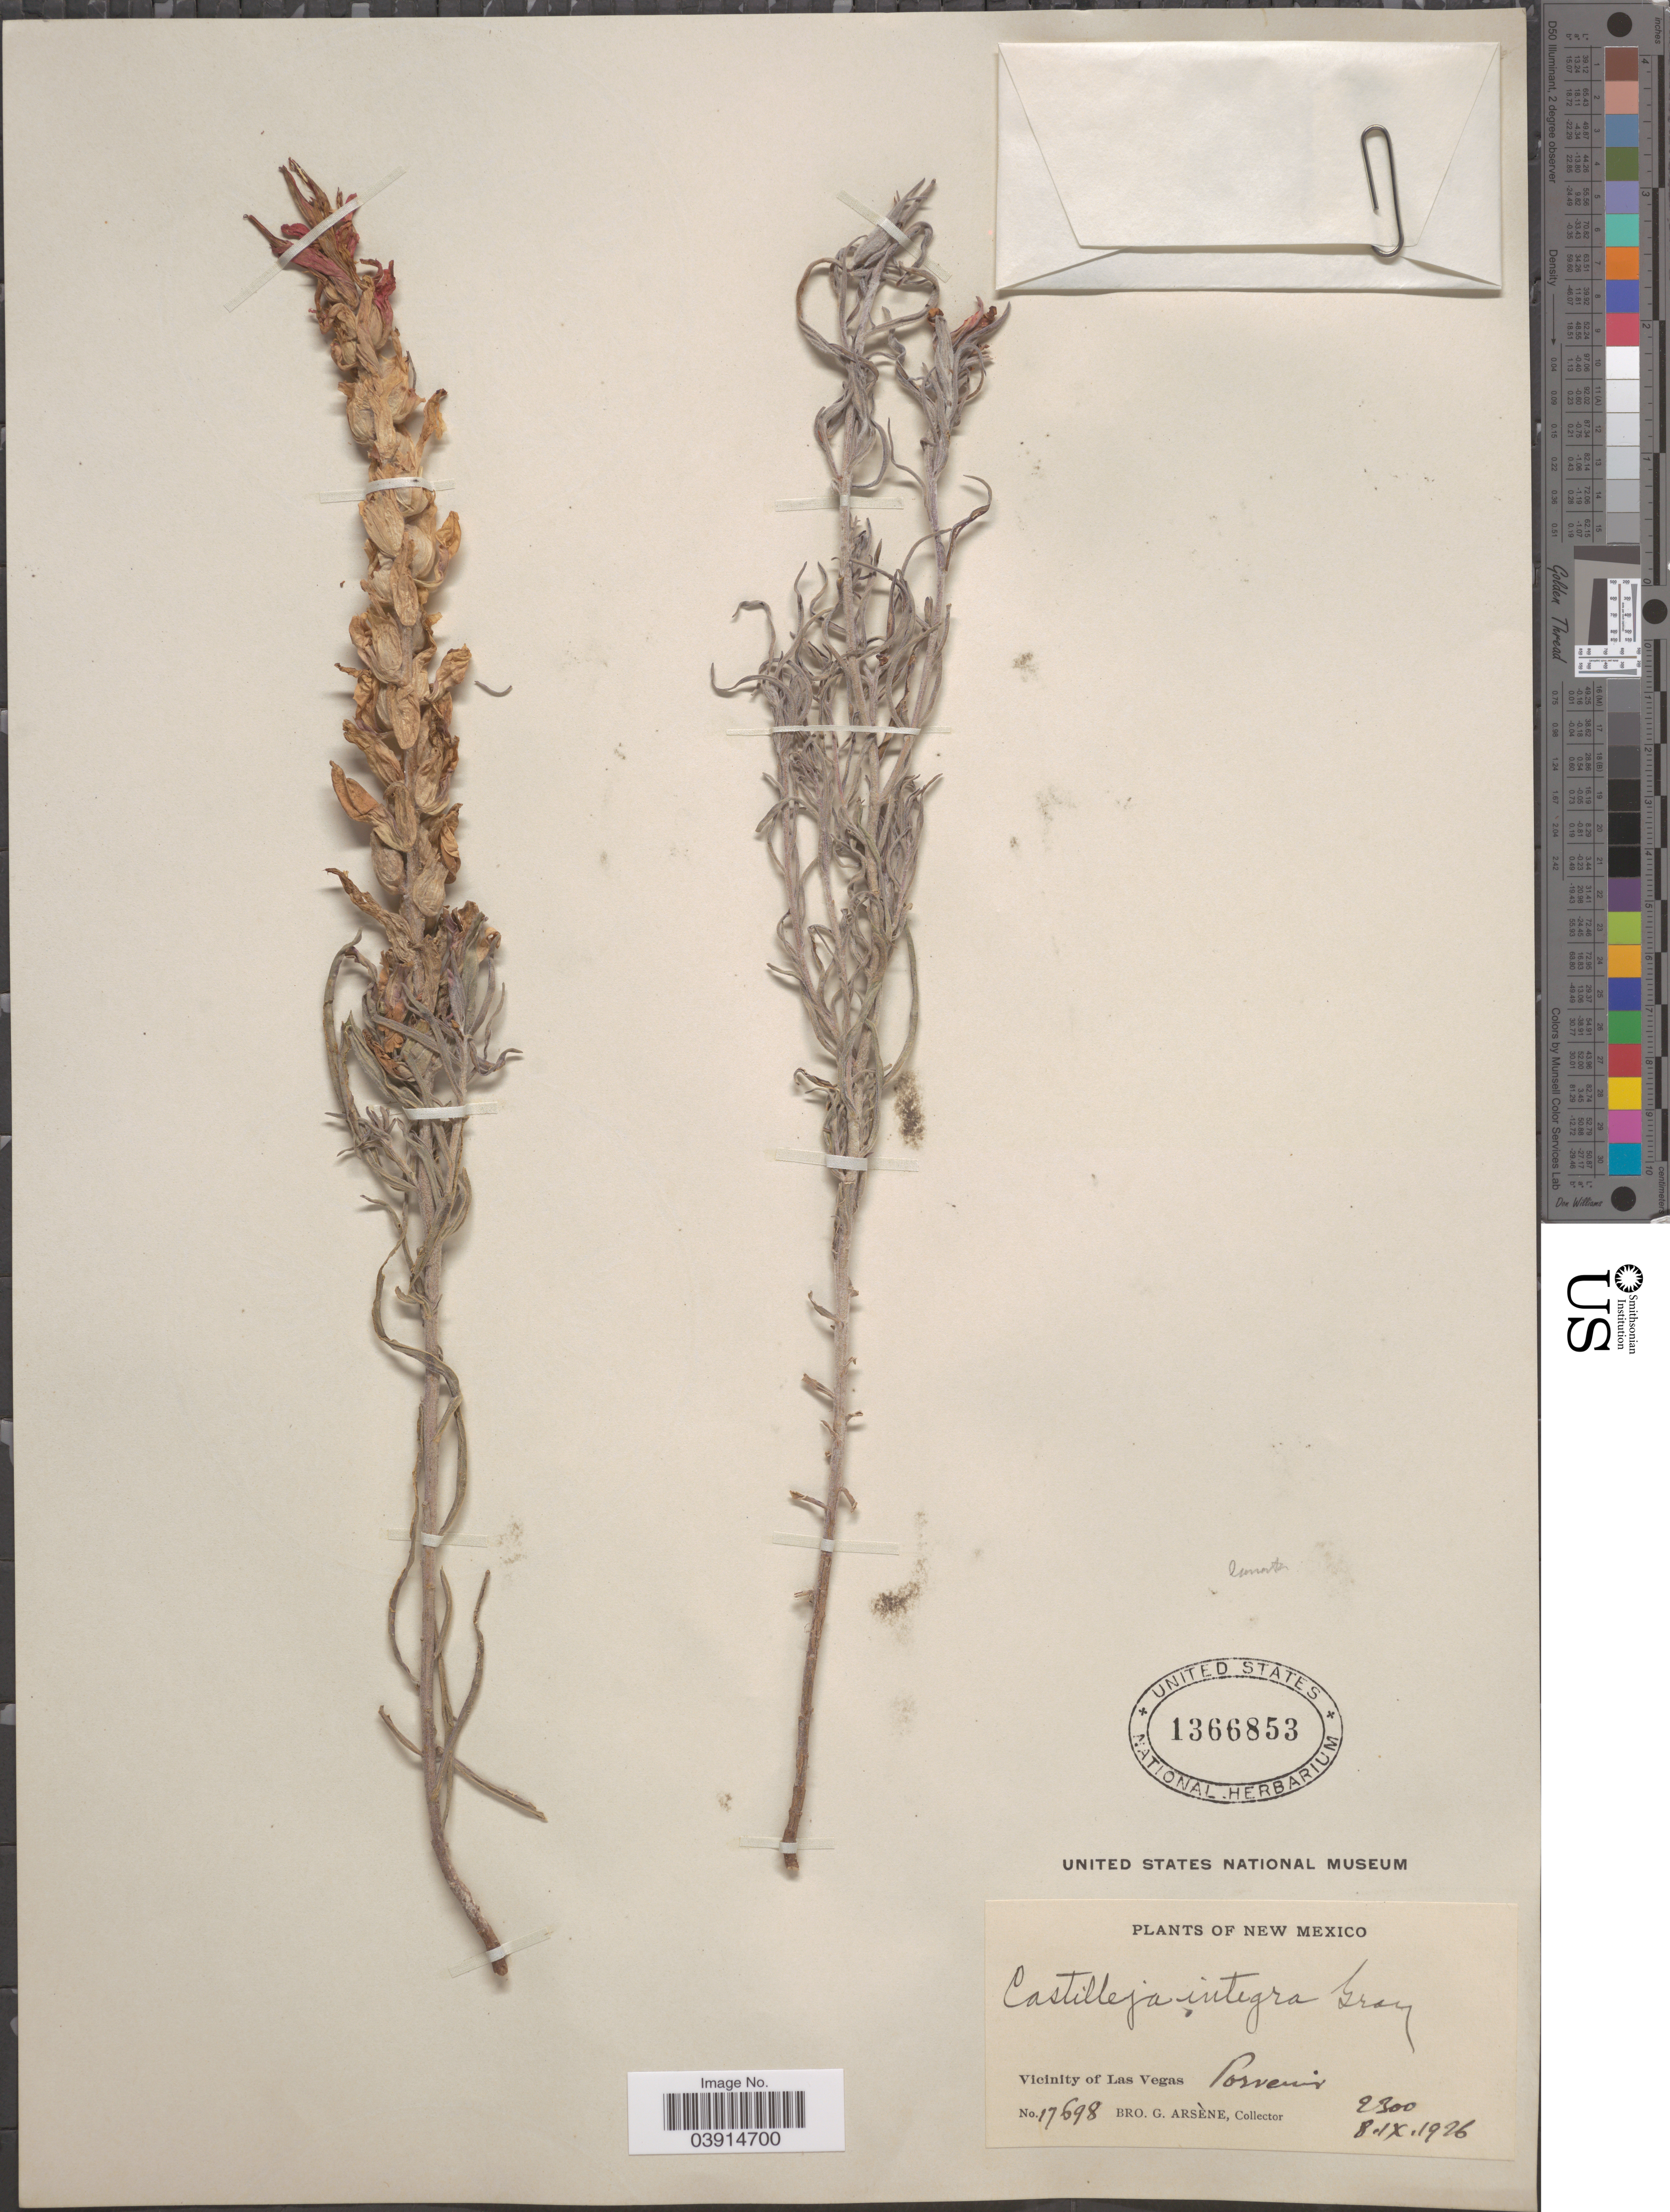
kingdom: Plantae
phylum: Tracheophyta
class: Magnoliopsida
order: Lamiales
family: Orobanchaceae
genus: Castilleja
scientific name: Castilleja sp.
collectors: Bro. G. Arsène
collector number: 17698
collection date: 1926-09-08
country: United States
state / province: New Mexico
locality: Vicinity of Las Vegas. Porvenir.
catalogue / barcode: US 1366853